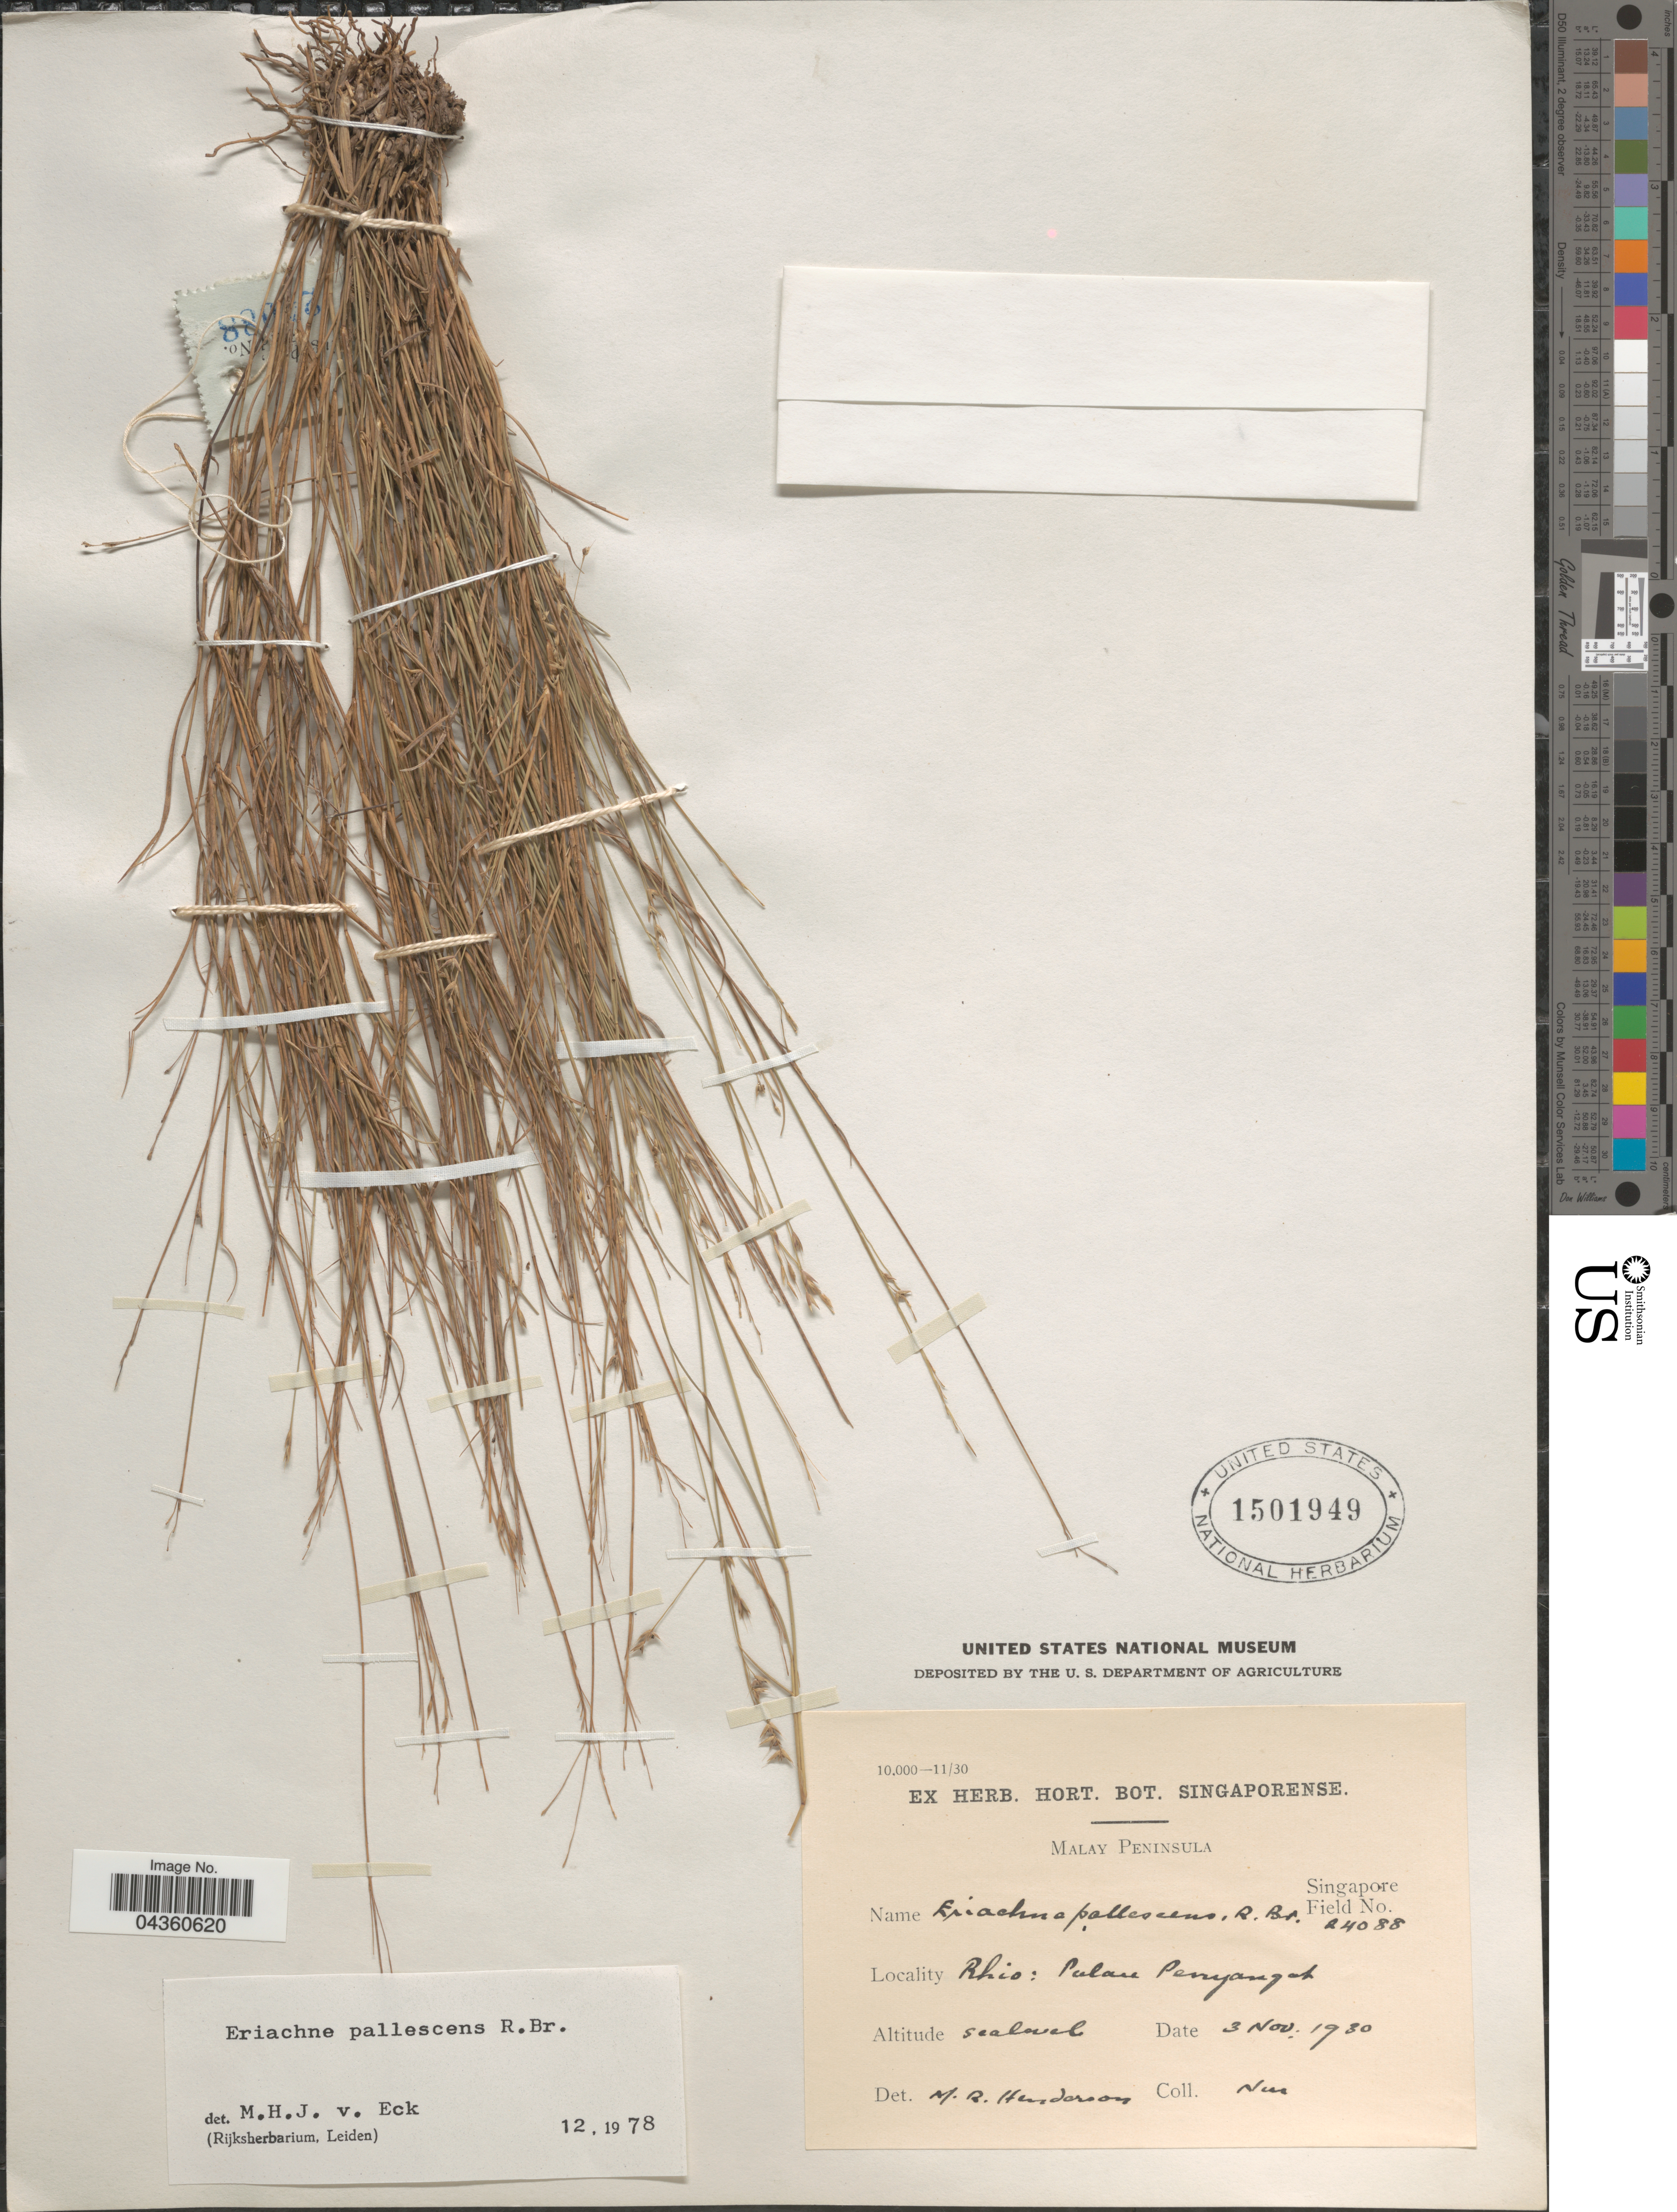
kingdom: Plantae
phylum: Tracheophyta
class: Liliopsida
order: Poales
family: Poaceae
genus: Eriachne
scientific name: Eriachne pallescens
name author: R. Br.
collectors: -. Nur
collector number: Singapore Field 24088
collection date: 1930-11-03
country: Indonesia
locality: Malay Peninsula. Rhio: Pulau Penyengat.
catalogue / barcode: US 1501949